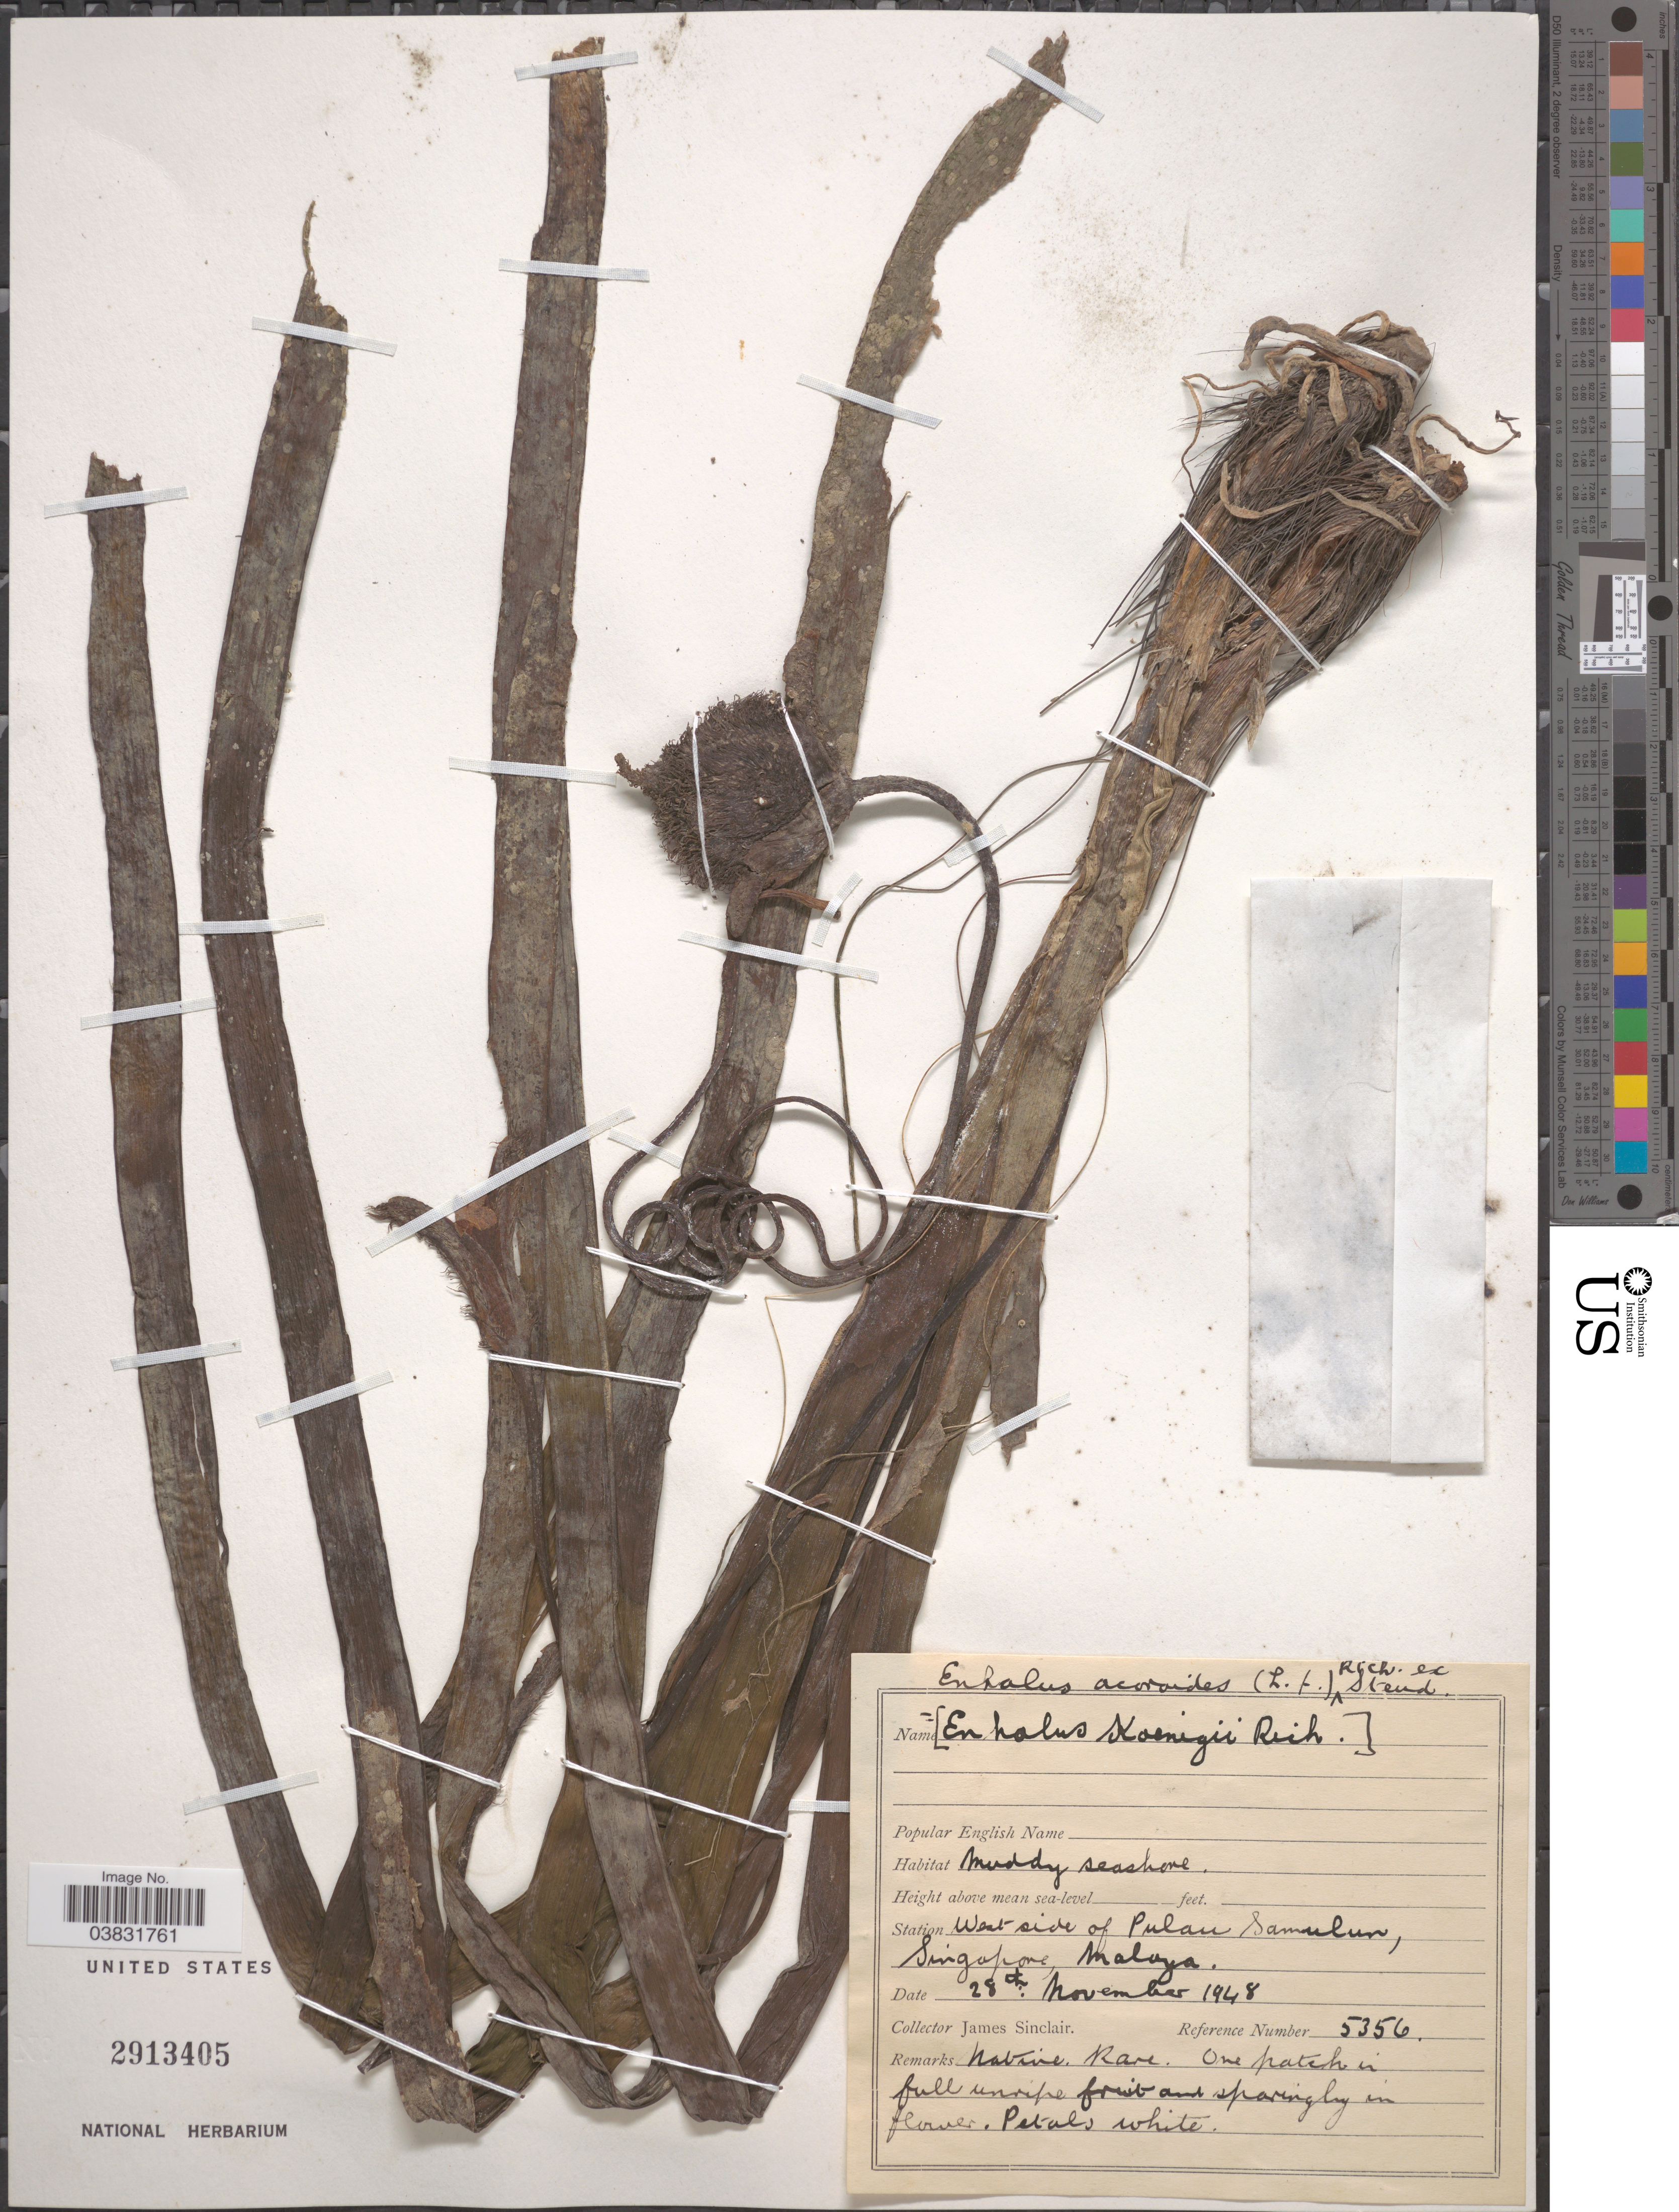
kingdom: Plantae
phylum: Tracheophyta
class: Liliopsida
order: Alismatales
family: Hydrocharitaceae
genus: Enhalus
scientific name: Enhalus acoroides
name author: (L. f.) Royle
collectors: J. Sinclair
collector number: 5356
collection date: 1948-11-28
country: Singapore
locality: Station west side of Pulau Samulun, Malaya.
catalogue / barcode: US 2913405